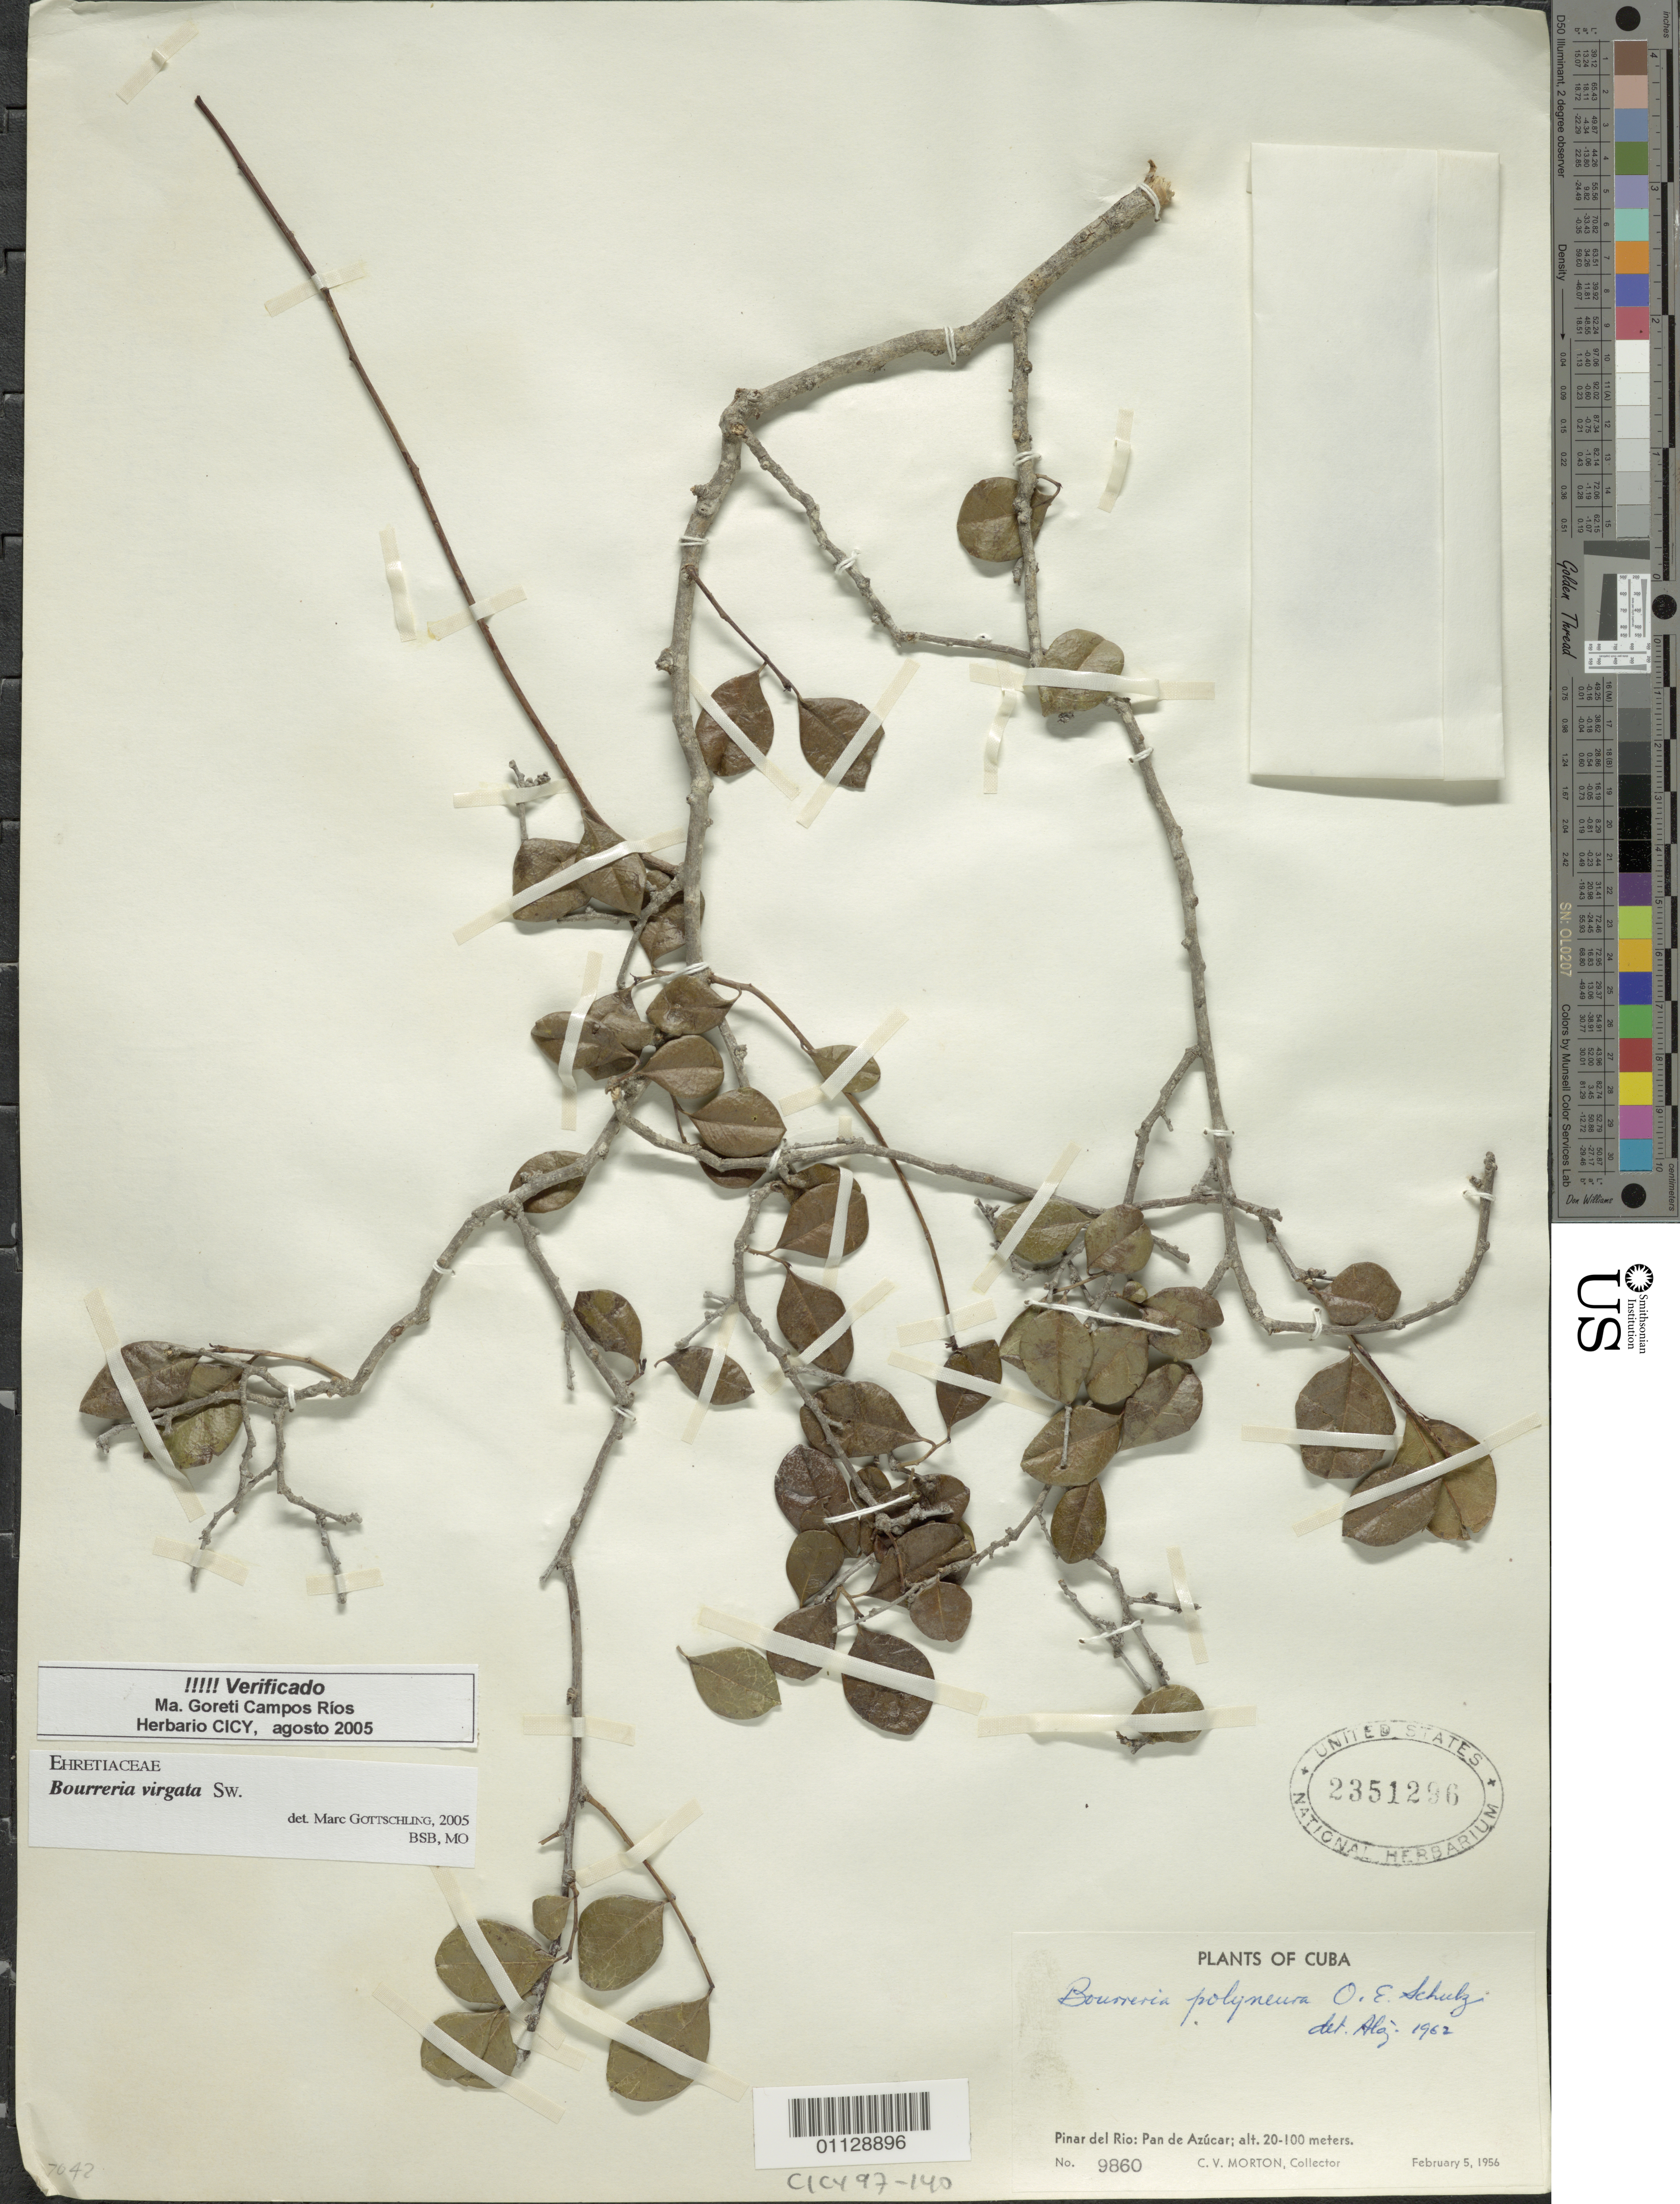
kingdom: Plantae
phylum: Tracheophyta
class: Magnoliopsida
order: Boraginales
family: Ehretiaceae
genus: Bourreria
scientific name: Bourreria virgata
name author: (Sw.) G. Don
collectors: C. V. Morton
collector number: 9860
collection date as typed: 05 Feb 1956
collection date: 1956-02-05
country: Cuba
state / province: Pinar del Rio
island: Cuba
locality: Pinal del Rio: Pan de Azucar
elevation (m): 20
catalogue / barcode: US 2351296